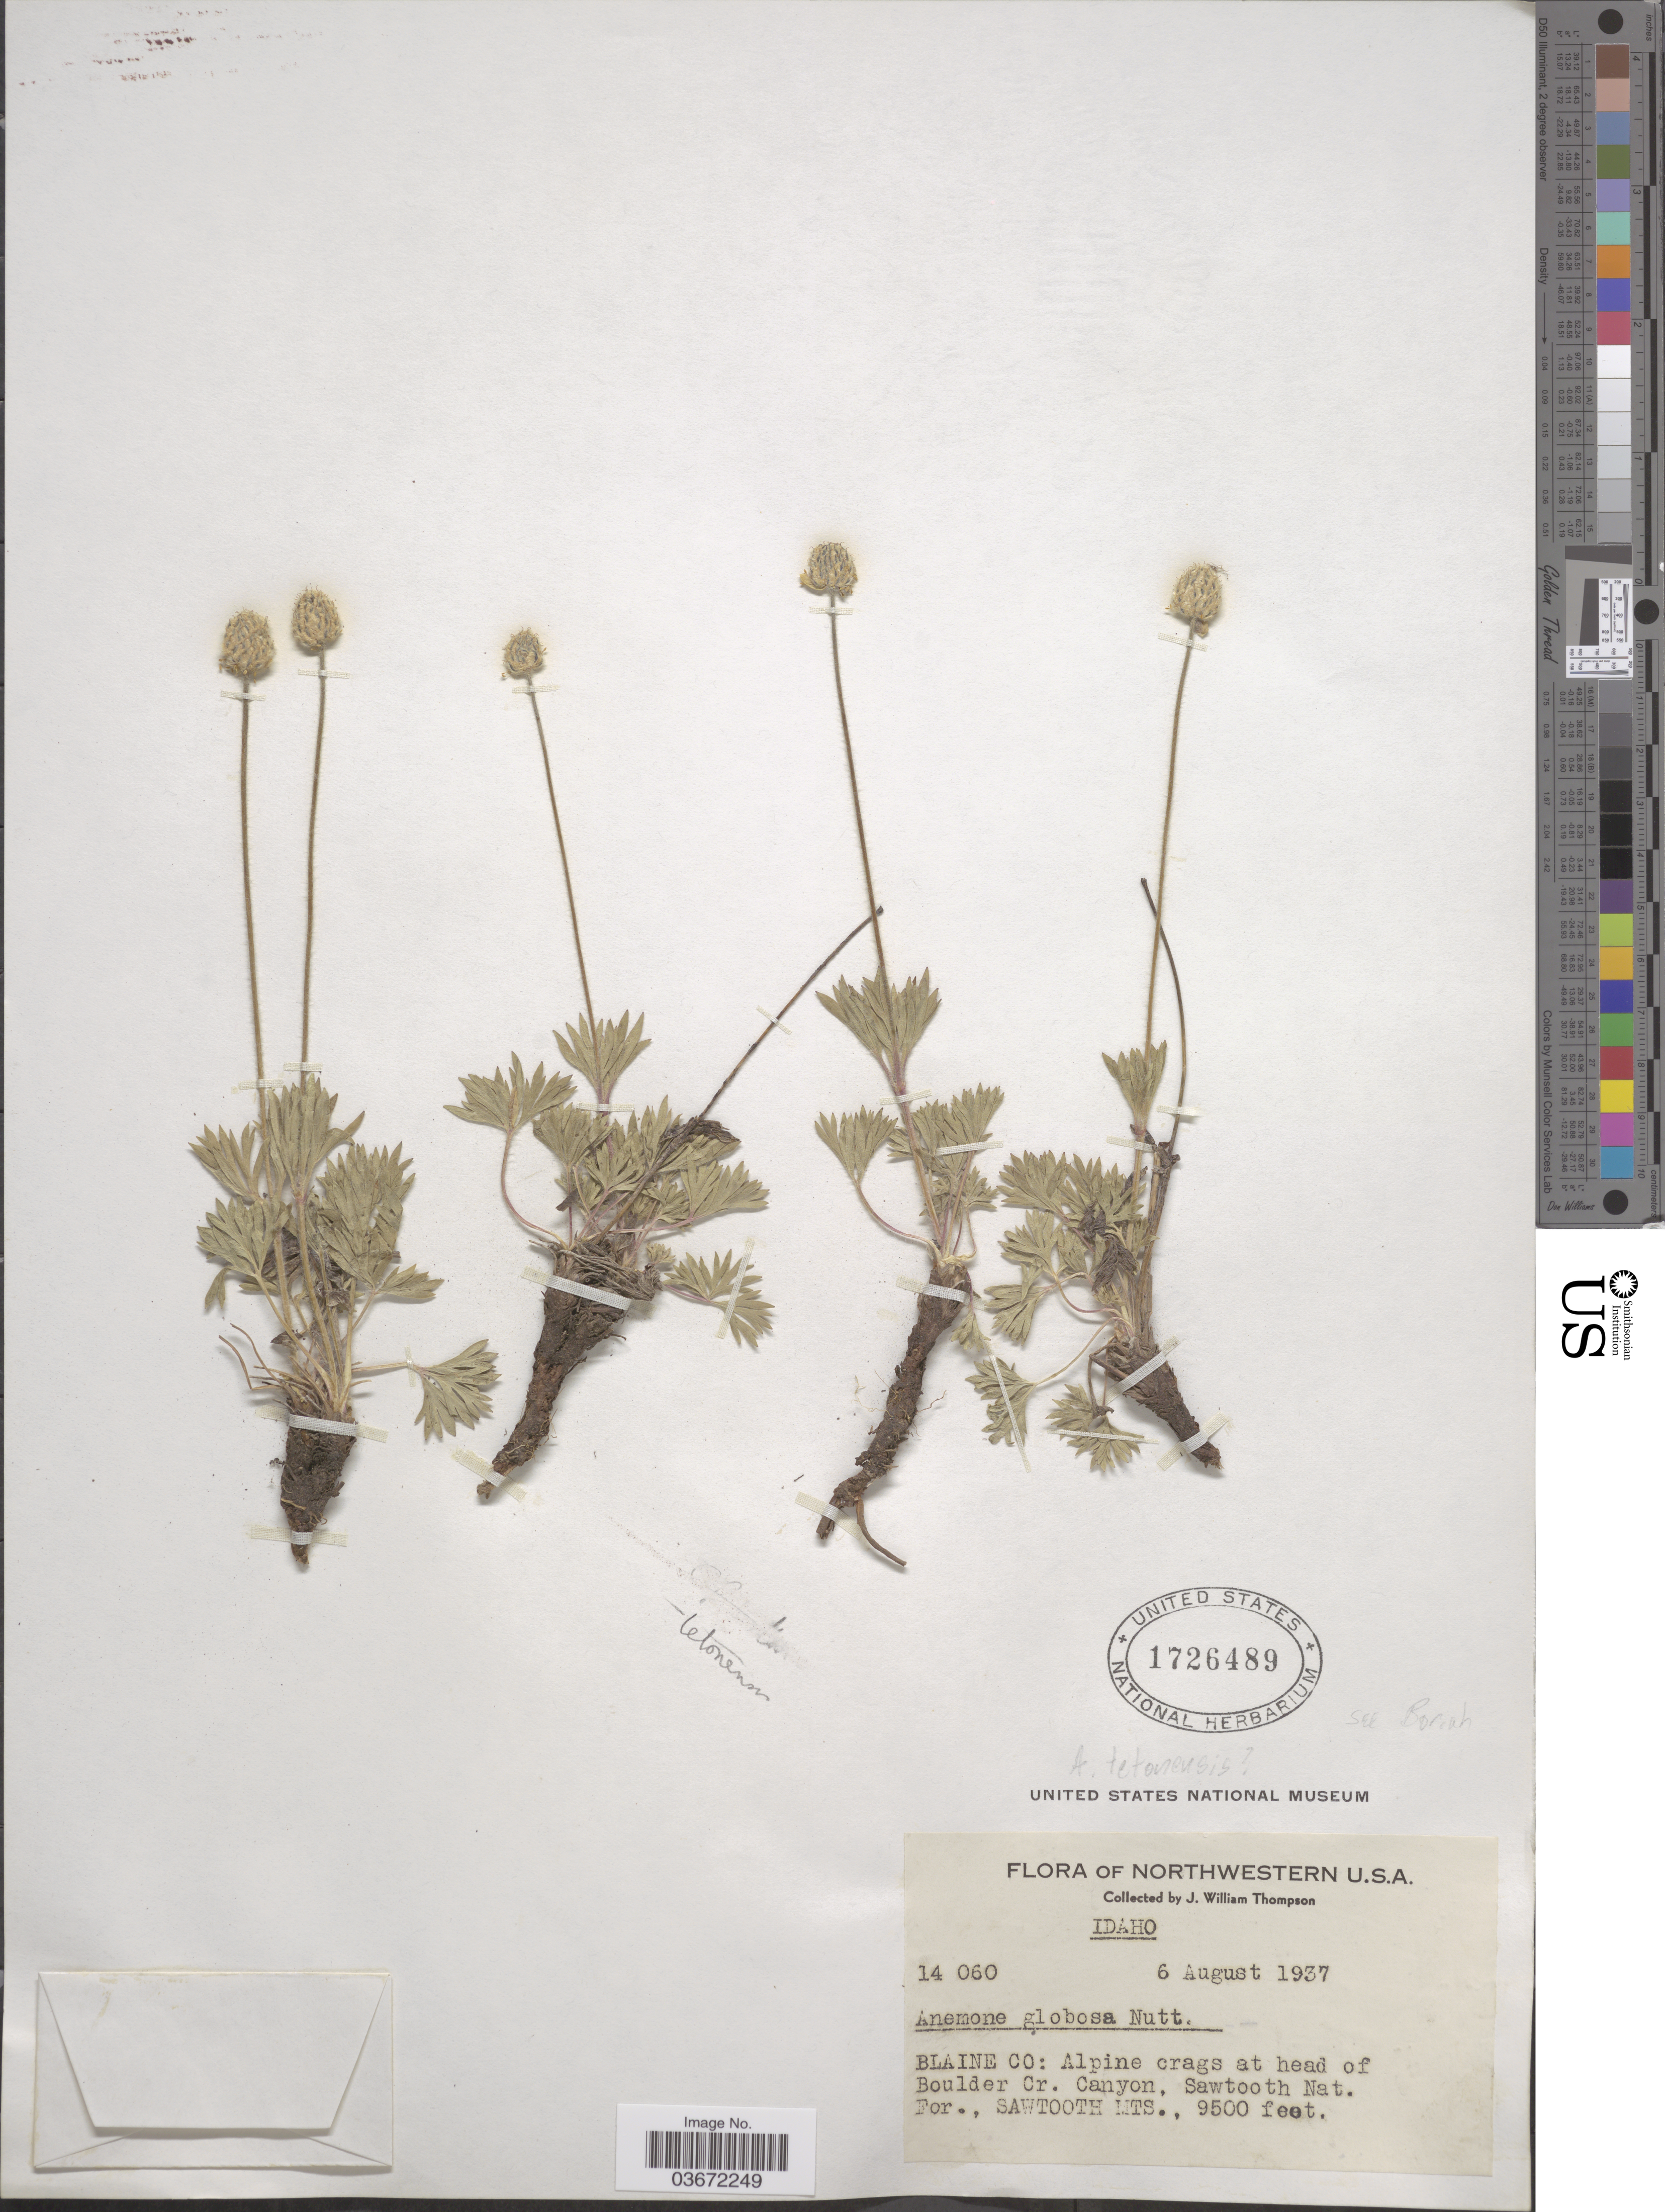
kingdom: Plantae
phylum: Tracheophyta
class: Magnoliopsida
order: Ranunculales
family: Ranunculaceae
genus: Anemone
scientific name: Anemone globosa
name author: (Torr. & A. Gray) Nutt. ex A. Heller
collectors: J. W. Thompson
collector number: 14 060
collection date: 1937-08-06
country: United States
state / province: Idaho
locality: Blaine Co: Alpine crags at head of Boulder Cr. Canyon, Sawtooth Nat. For., Sawtooth Mts.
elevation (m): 2896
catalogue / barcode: US 1726489